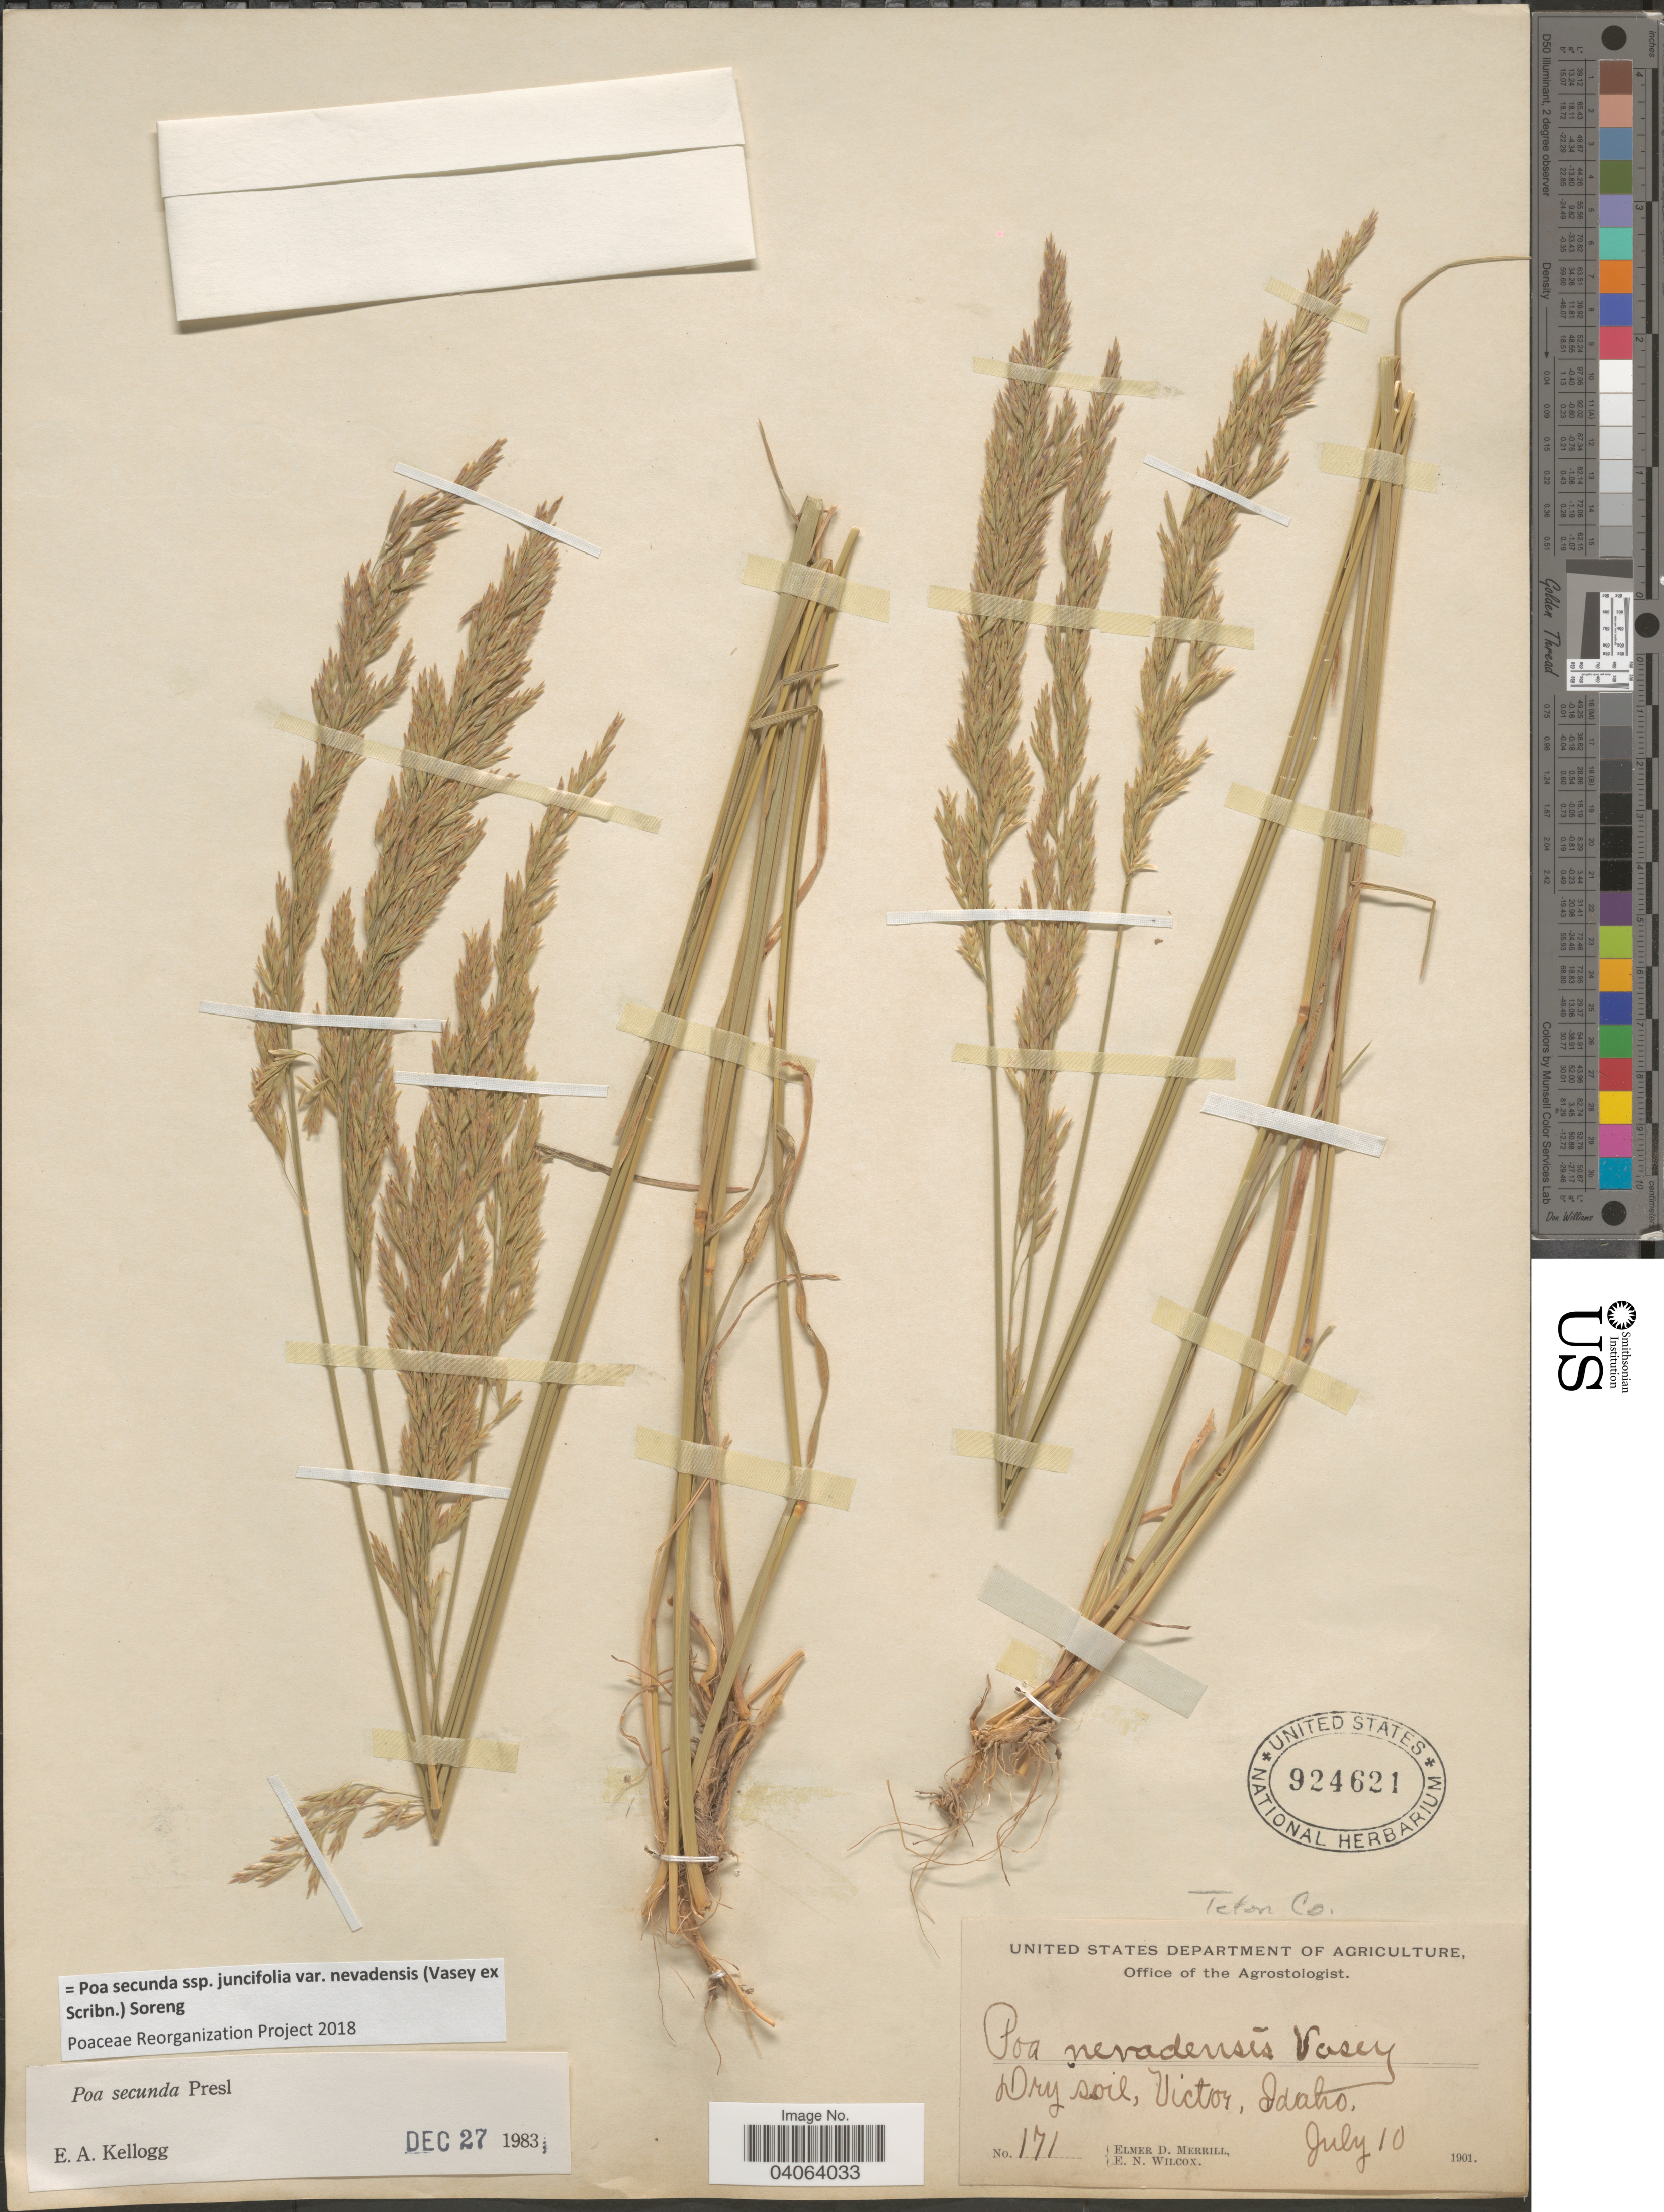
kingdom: Plantae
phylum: Tracheophyta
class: Liliopsida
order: Poales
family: Poaceae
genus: Poa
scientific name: Poa secunda subsp. juncifolia var. nevadensis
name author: (Vasey ex Scribn.) Soreng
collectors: E. D. Merrill & E. Wilcox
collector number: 171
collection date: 1901-07-10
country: United States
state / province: Idaho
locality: Victor. Teton Co.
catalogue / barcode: US 924621